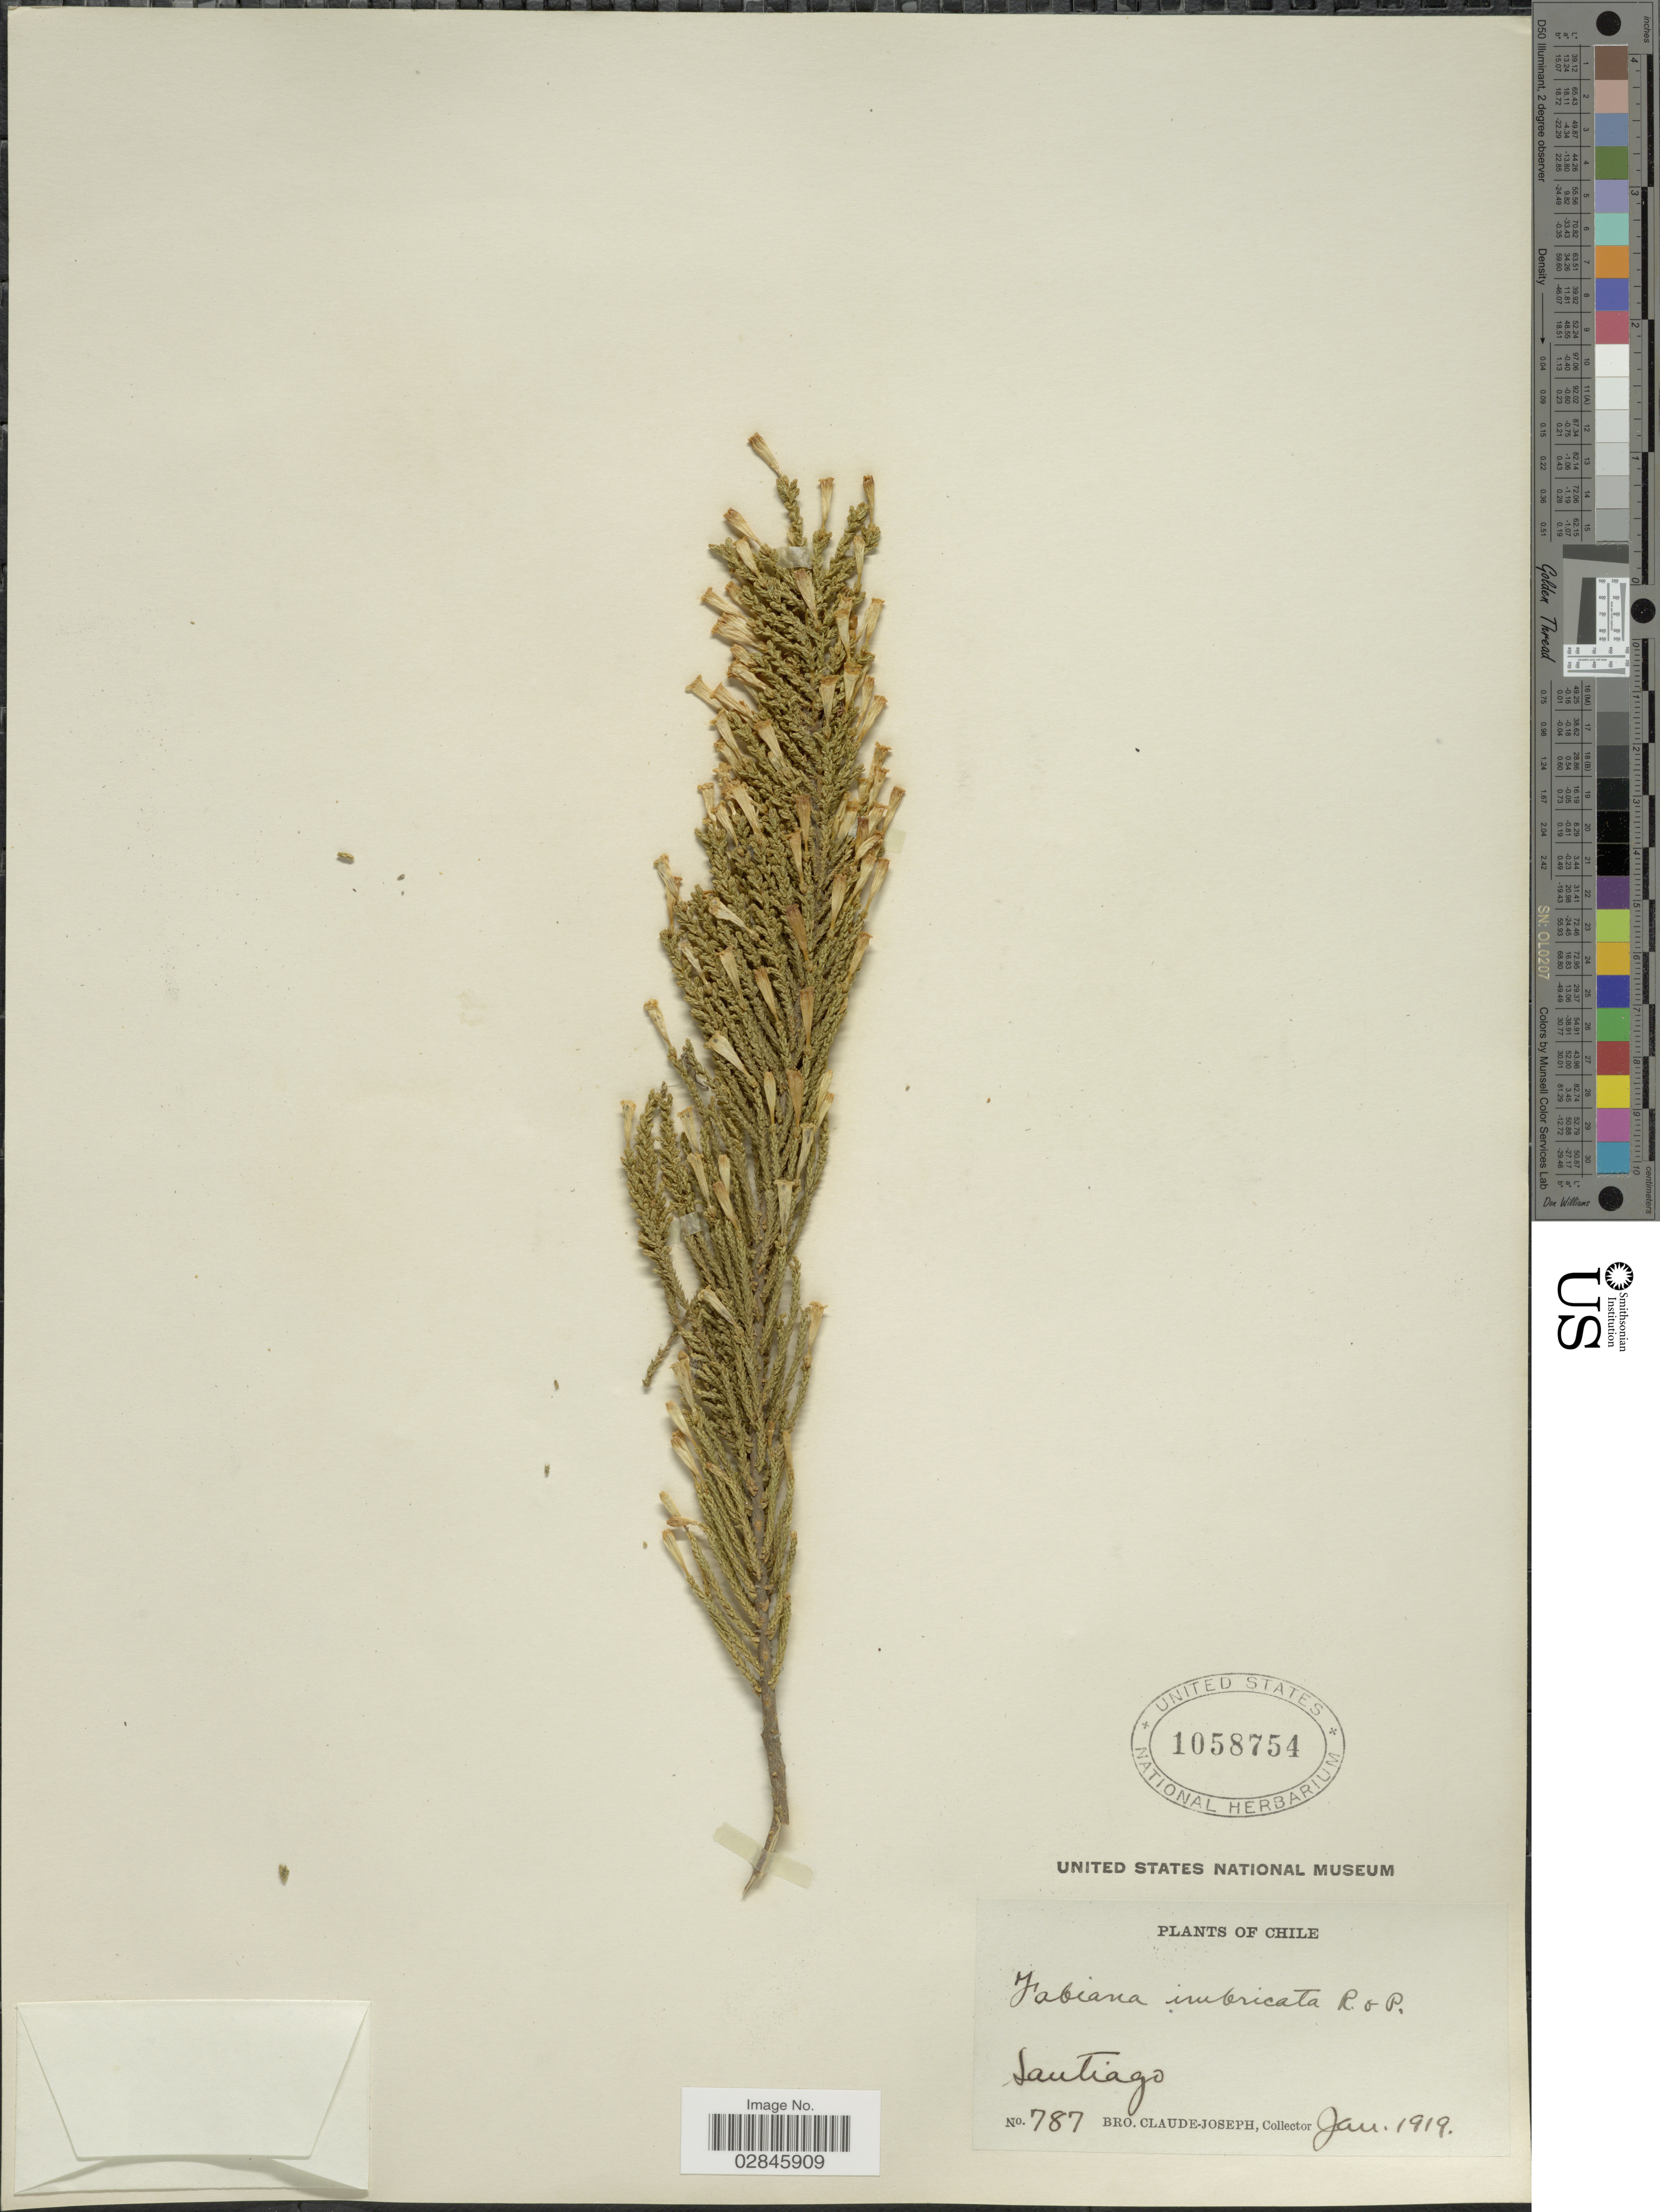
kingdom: Plantae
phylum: Tracheophyta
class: Magnoliopsida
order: Solanales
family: Solanaceae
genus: Fabiana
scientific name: Fabiana imbricata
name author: Ruiz & Pav.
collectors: Bro. Claude-Joseph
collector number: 787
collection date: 1919-01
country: Chile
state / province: Región Metropolitana (RM)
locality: Santiago.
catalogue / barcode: US 1058754